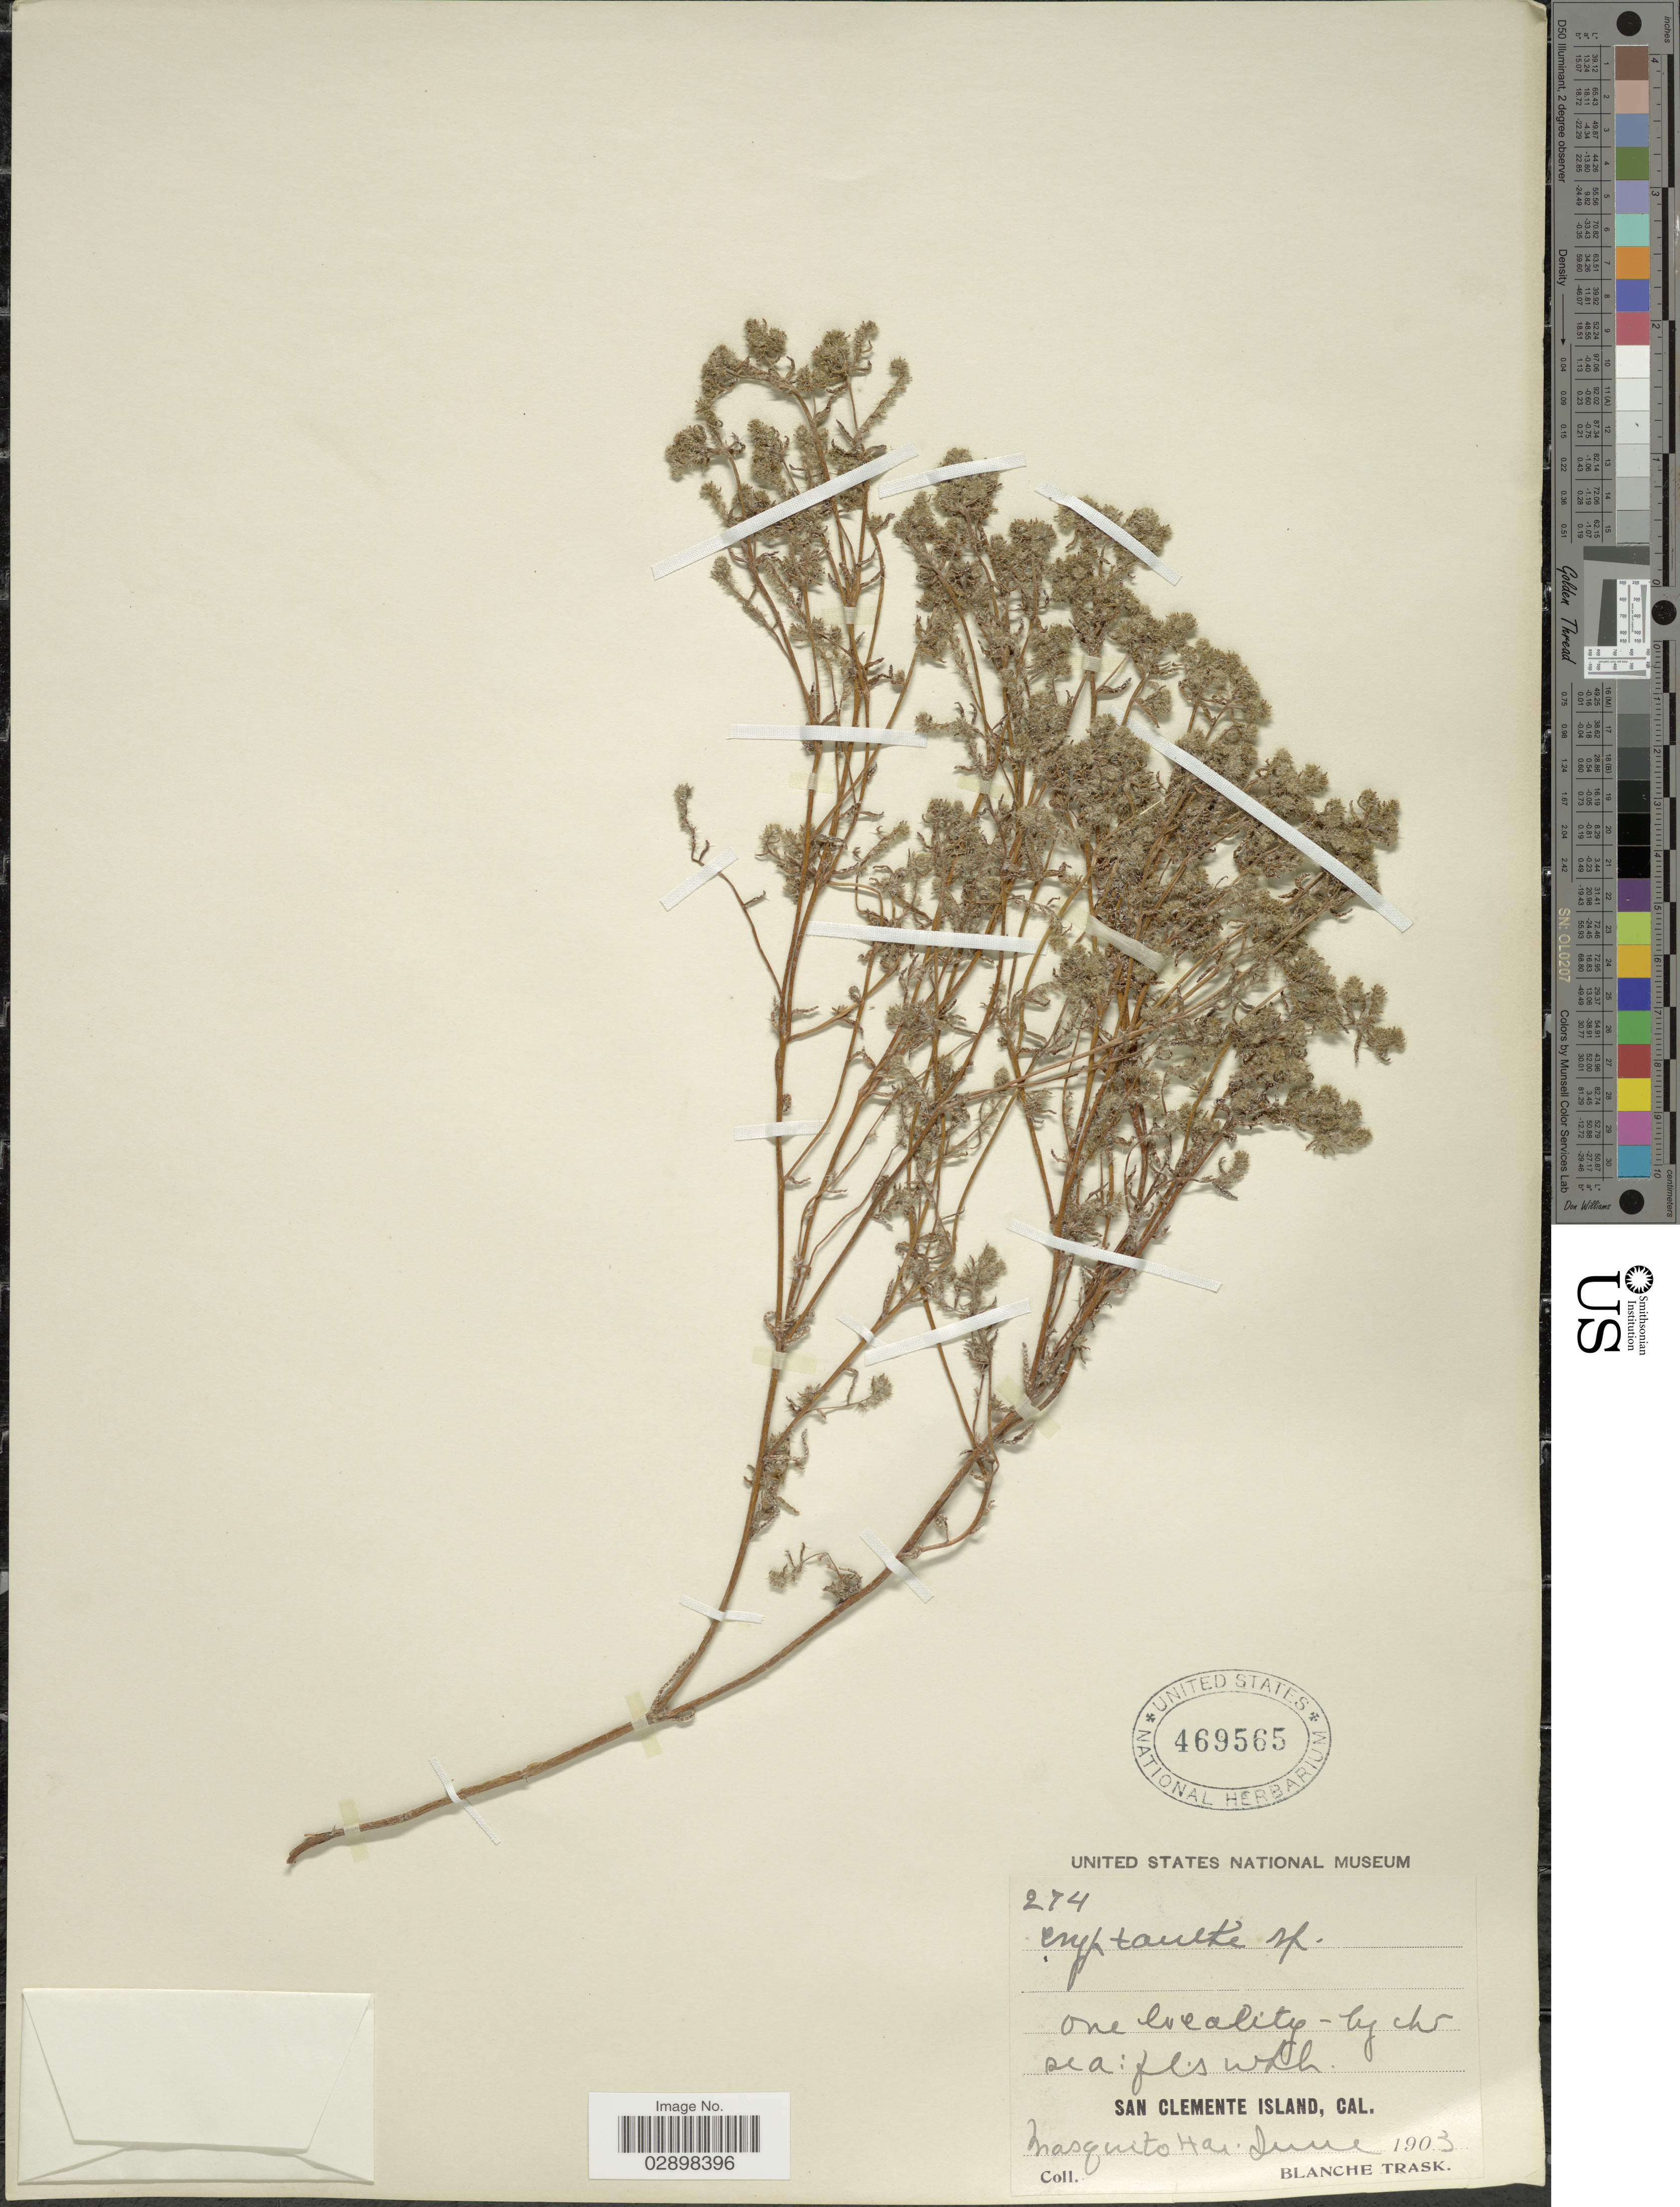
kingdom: Plantae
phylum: Tracheophyta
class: Magnoliopsida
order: Boraginales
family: Boraginaceae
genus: Cryptantha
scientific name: Cryptantha sp.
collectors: B. Trask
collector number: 274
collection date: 1903-06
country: United States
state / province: California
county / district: Los Angeles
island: San Clemente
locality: San Clemente Island. Mosquito Har.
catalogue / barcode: US 469565